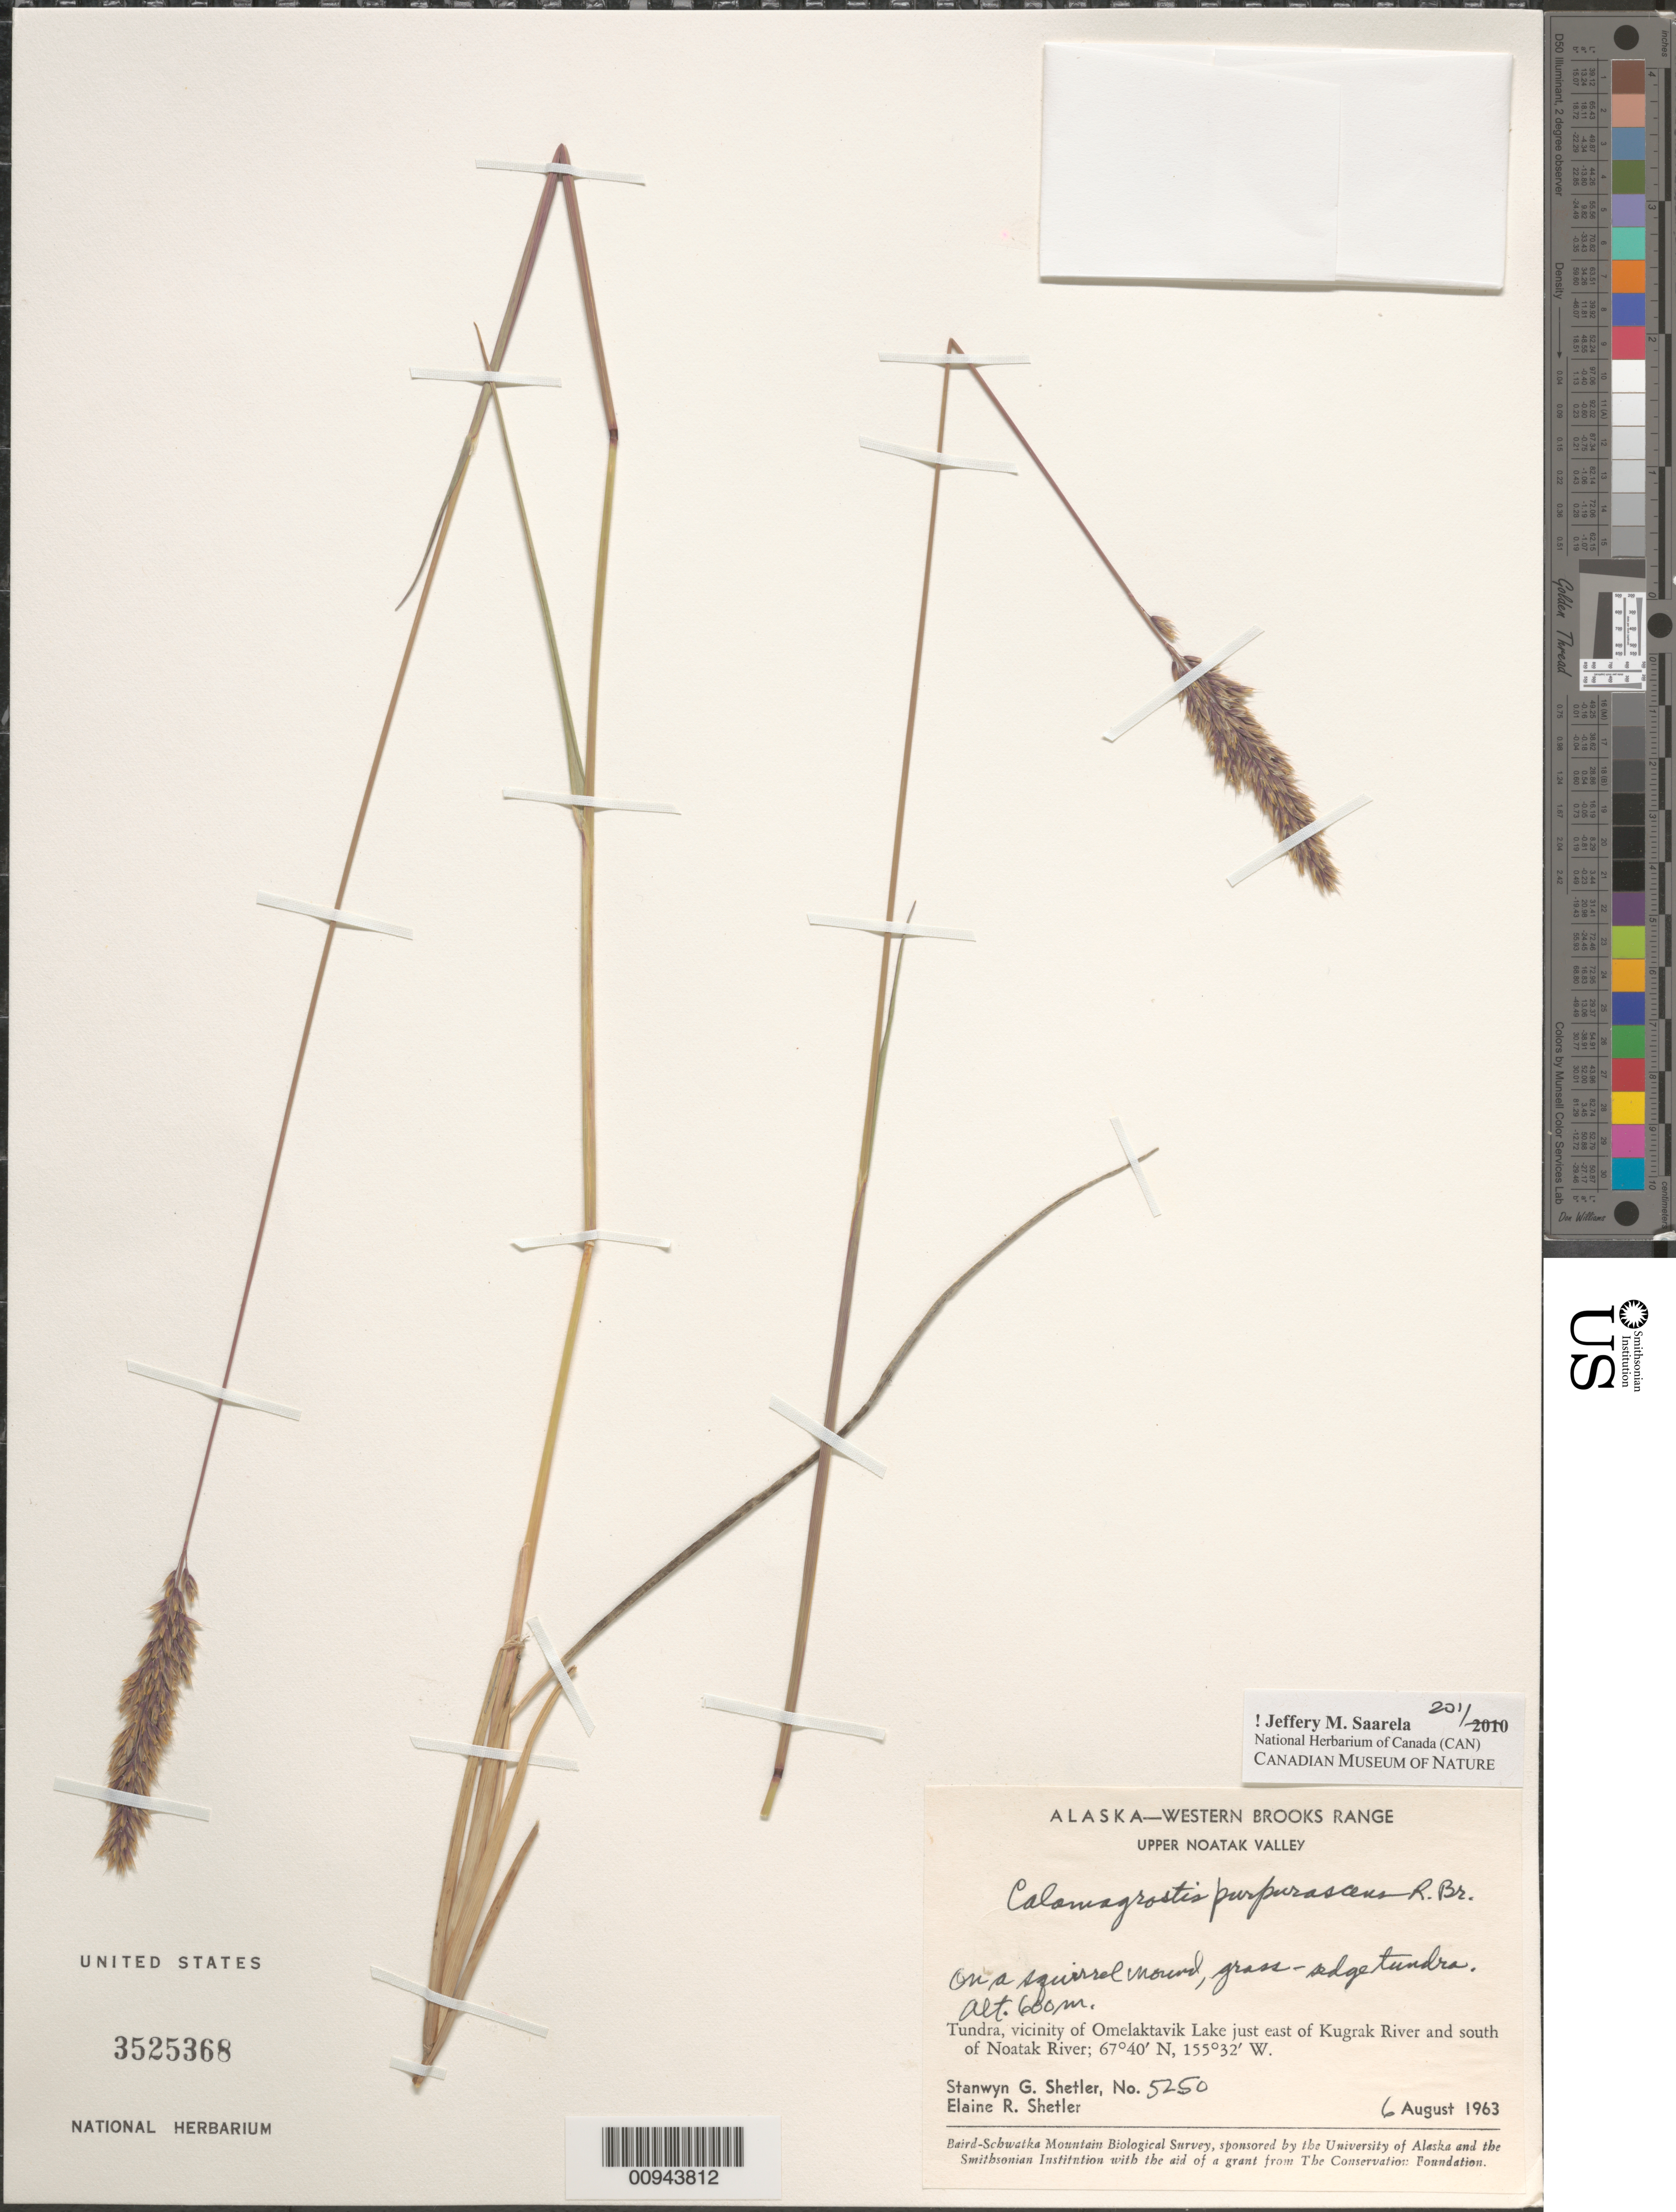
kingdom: Plantae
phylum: Tracheophyta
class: Liliopsida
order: Poales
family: Poaceae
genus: Calamagrostis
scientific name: Calamagrostis purpurascens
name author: R. Br.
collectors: S. Shetler & E. R. Shetler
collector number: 5250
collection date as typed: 06 Aug 1963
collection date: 1963-08-06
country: United States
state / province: Alaska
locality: Vicinity of Omelaktavik Lake just east of Kugrak River and south of Noatak River. Western Brooks Range, Upper Noatak Valley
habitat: Tundra. On ground squirrel mound, grass-sedge tundra.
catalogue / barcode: US 3525368